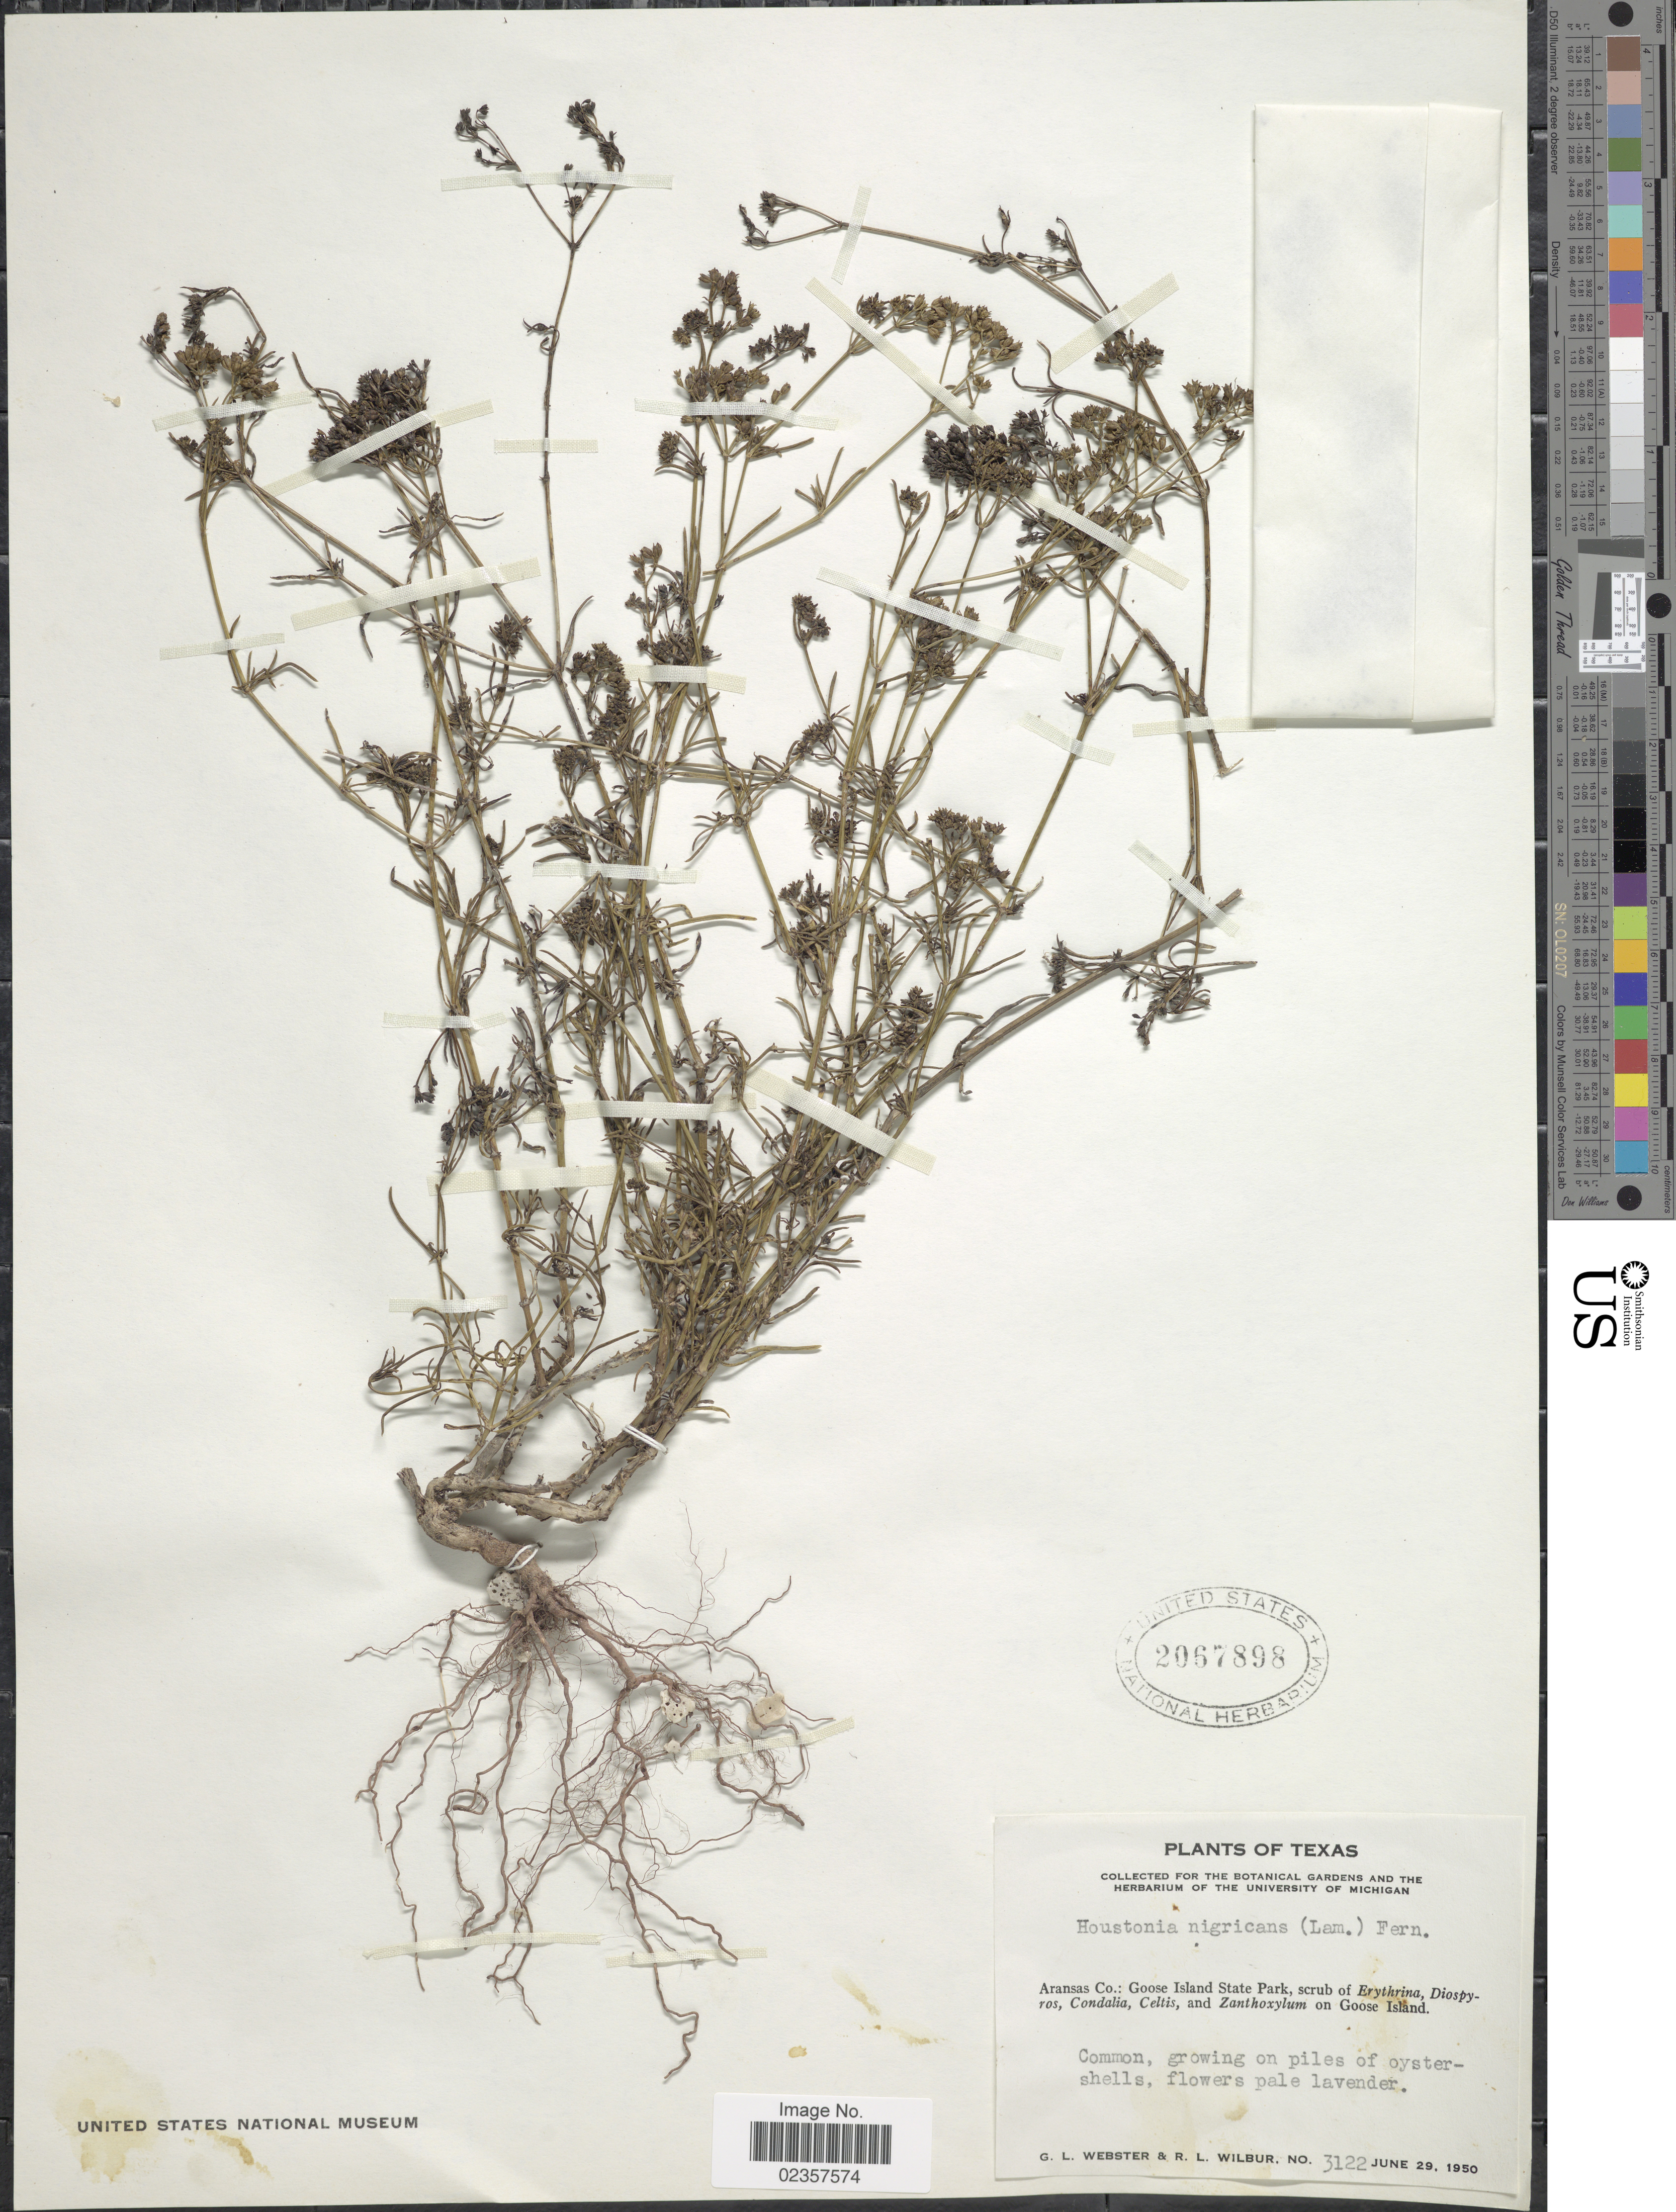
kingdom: Plantae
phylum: Tracheophyta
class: Magnoliopsida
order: Gentianales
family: Rubiaceae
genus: Houstonia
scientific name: Houstonia nigricans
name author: (Lam.) Fernald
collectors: G. L. Webster & R. L. Wilbur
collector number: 3122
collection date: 1950-06-29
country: United States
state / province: Texas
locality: Aransas Co.: Goose Island State Park, on Goose Island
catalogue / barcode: US 2067898